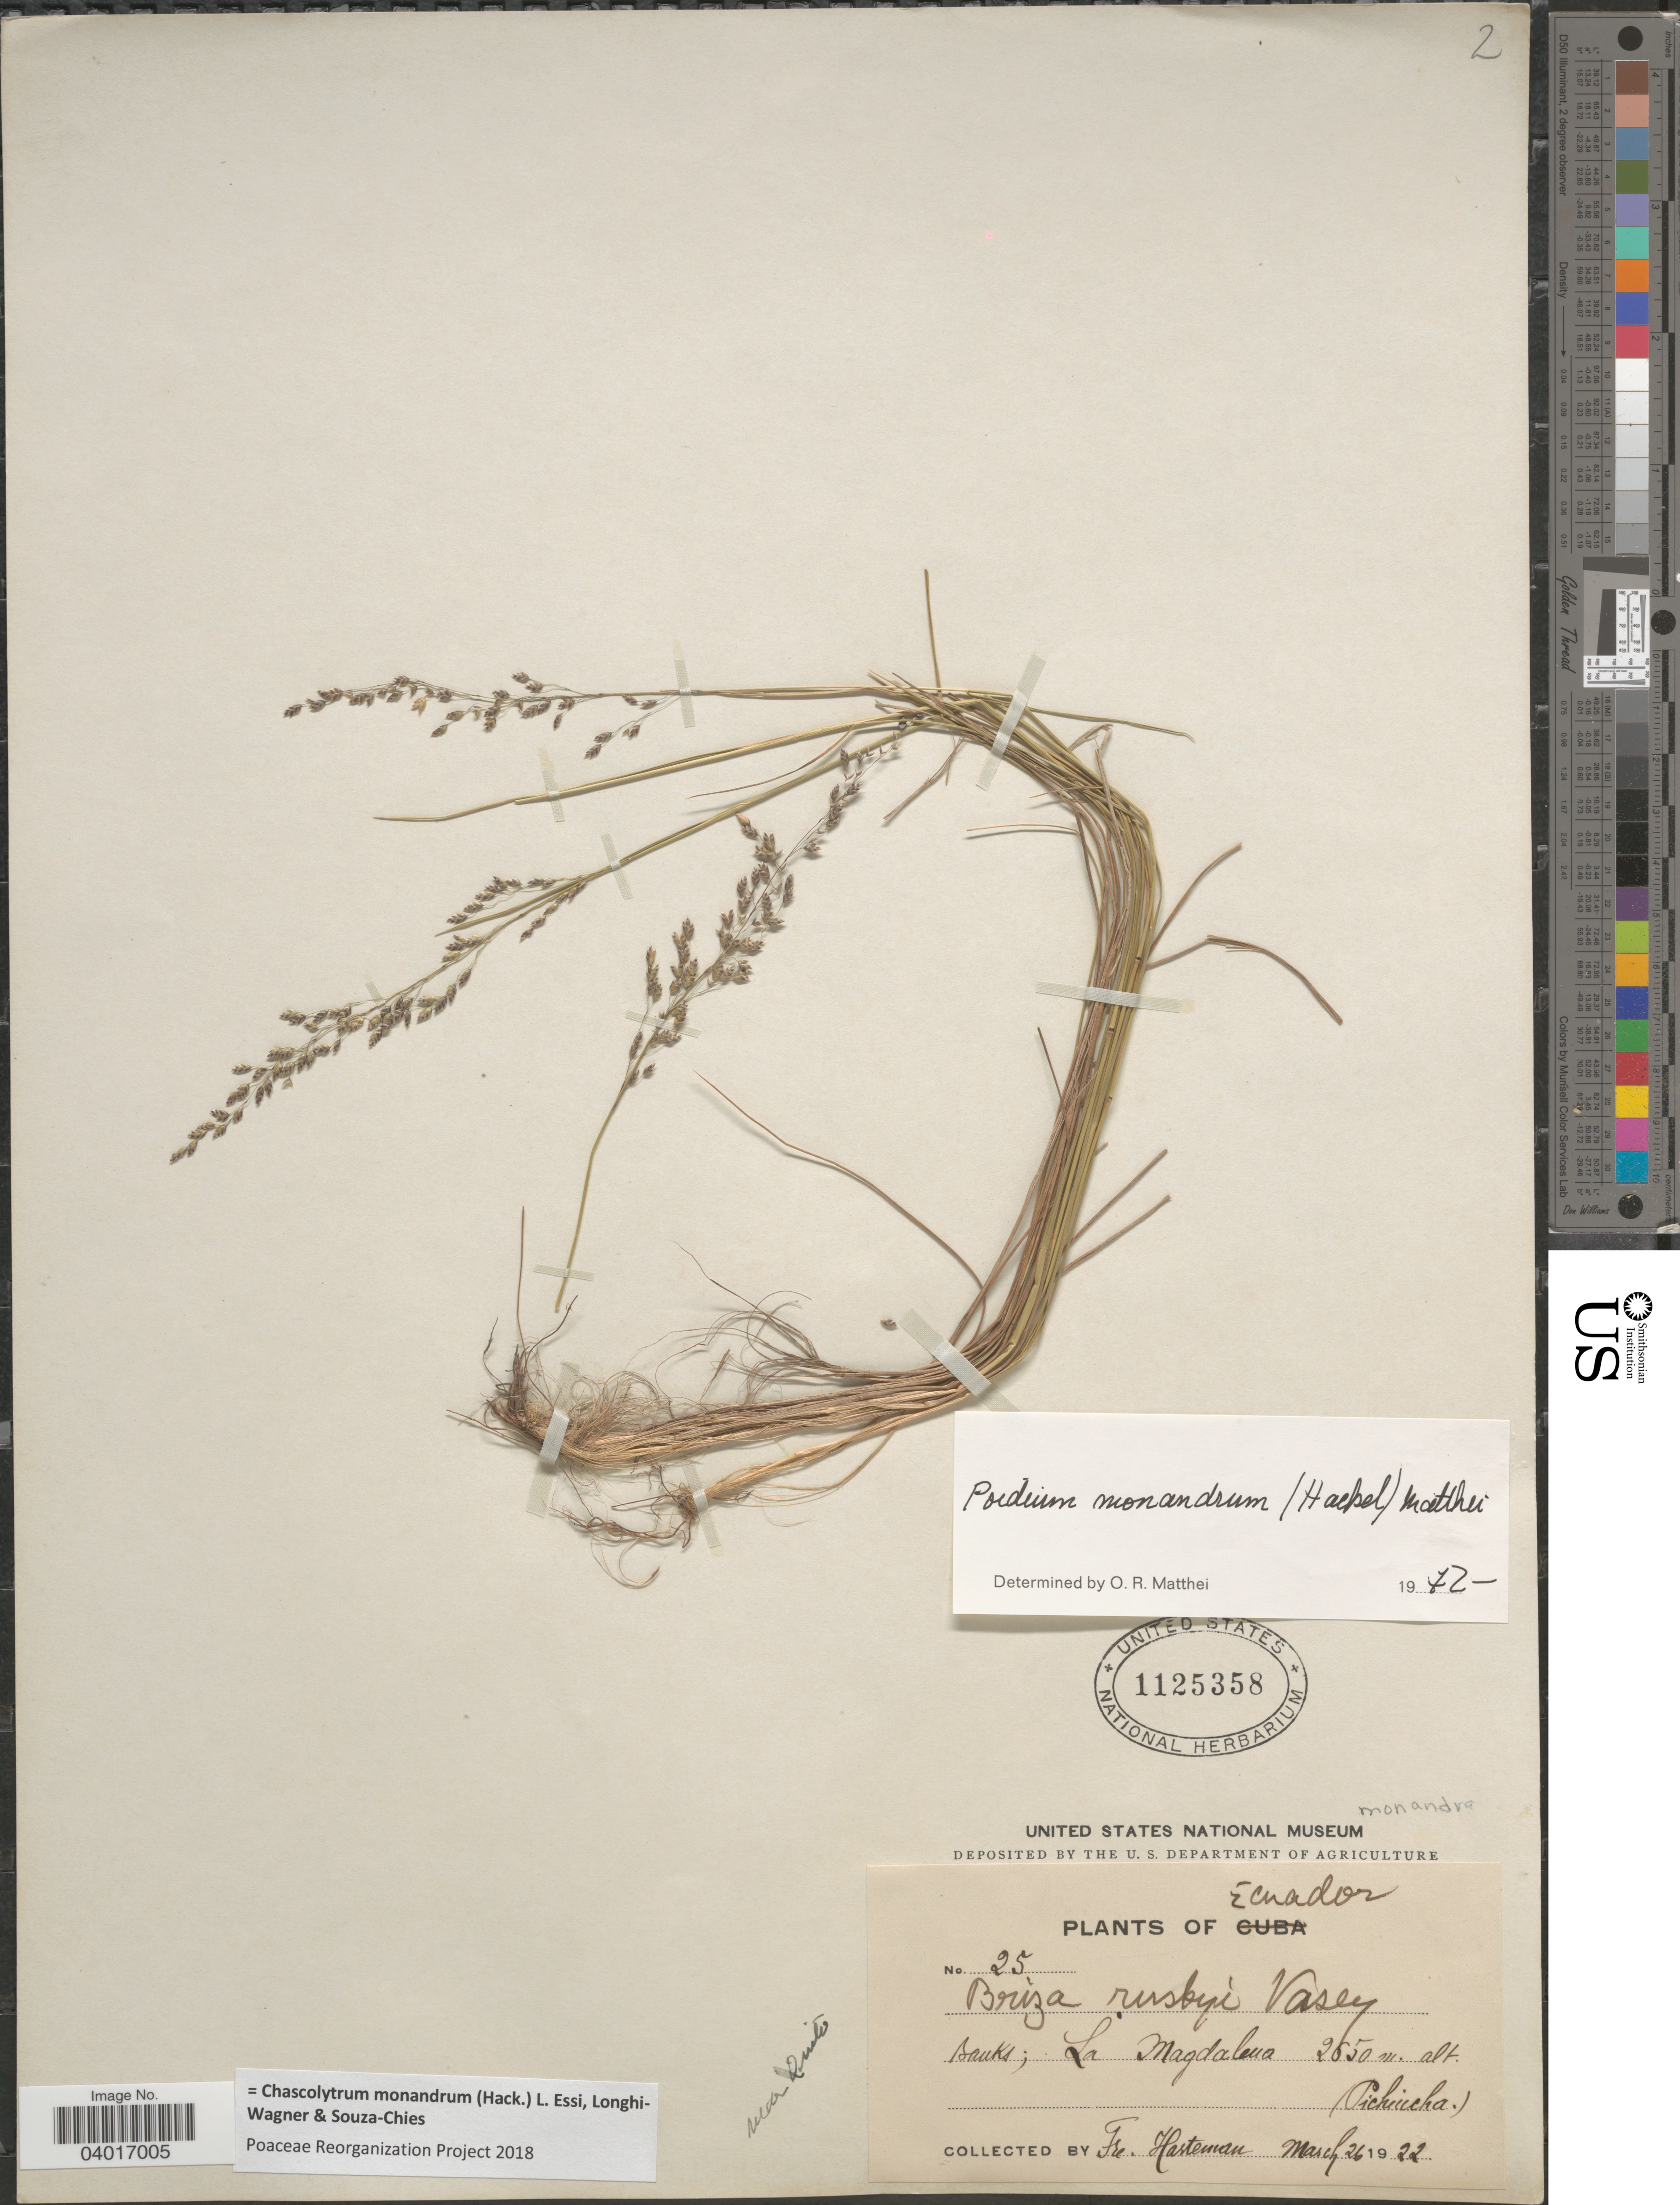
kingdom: Plantae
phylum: Tracheophyta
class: Liliopsida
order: Poales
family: Poaceae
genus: Chascolytrum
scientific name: Chascolytrum monandrum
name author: (Hack.) L. Essi et al.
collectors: Harteman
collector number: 25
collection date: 1922-03-26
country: Ecuador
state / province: Pichincha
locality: Near Quito. La Magdalena.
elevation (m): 2650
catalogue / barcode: US 1125358